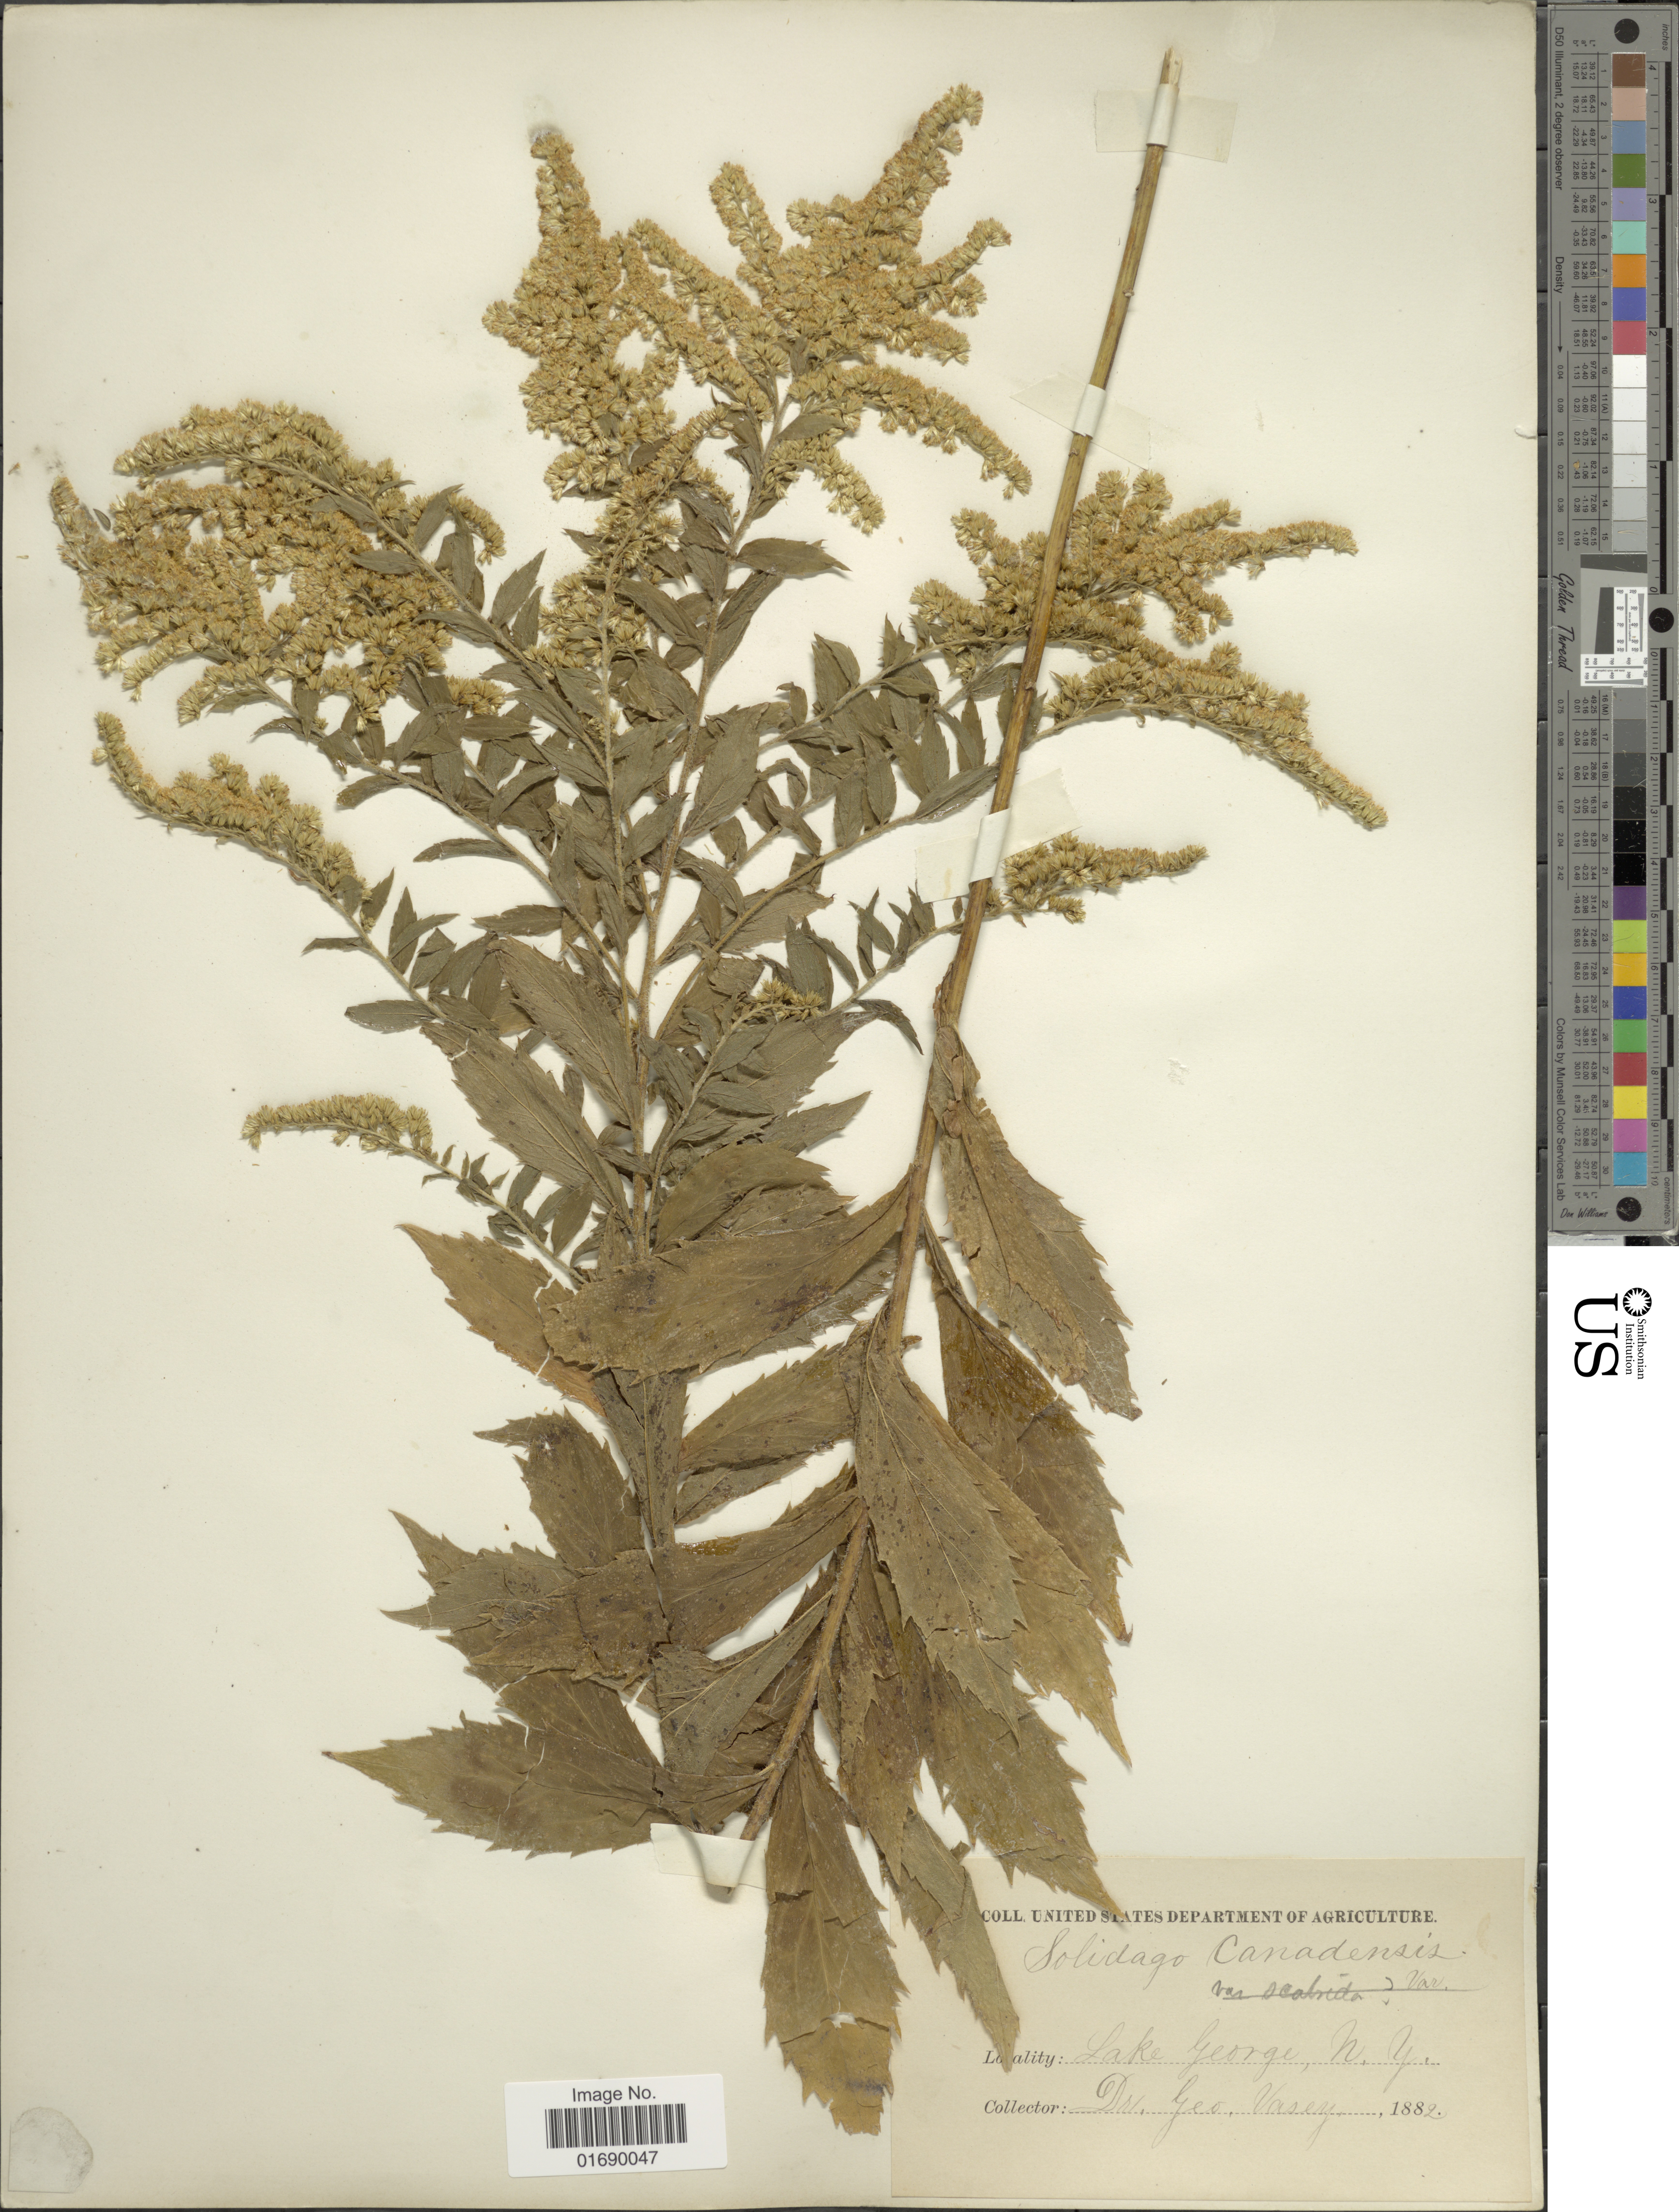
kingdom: Plantae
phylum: Tracheophyta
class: Magnoliopsida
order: Asterales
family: Asteraceae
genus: Solidago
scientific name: Solidago rugosa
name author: Mill.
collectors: G. Vasey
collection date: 1882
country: United States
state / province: New York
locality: Lake George